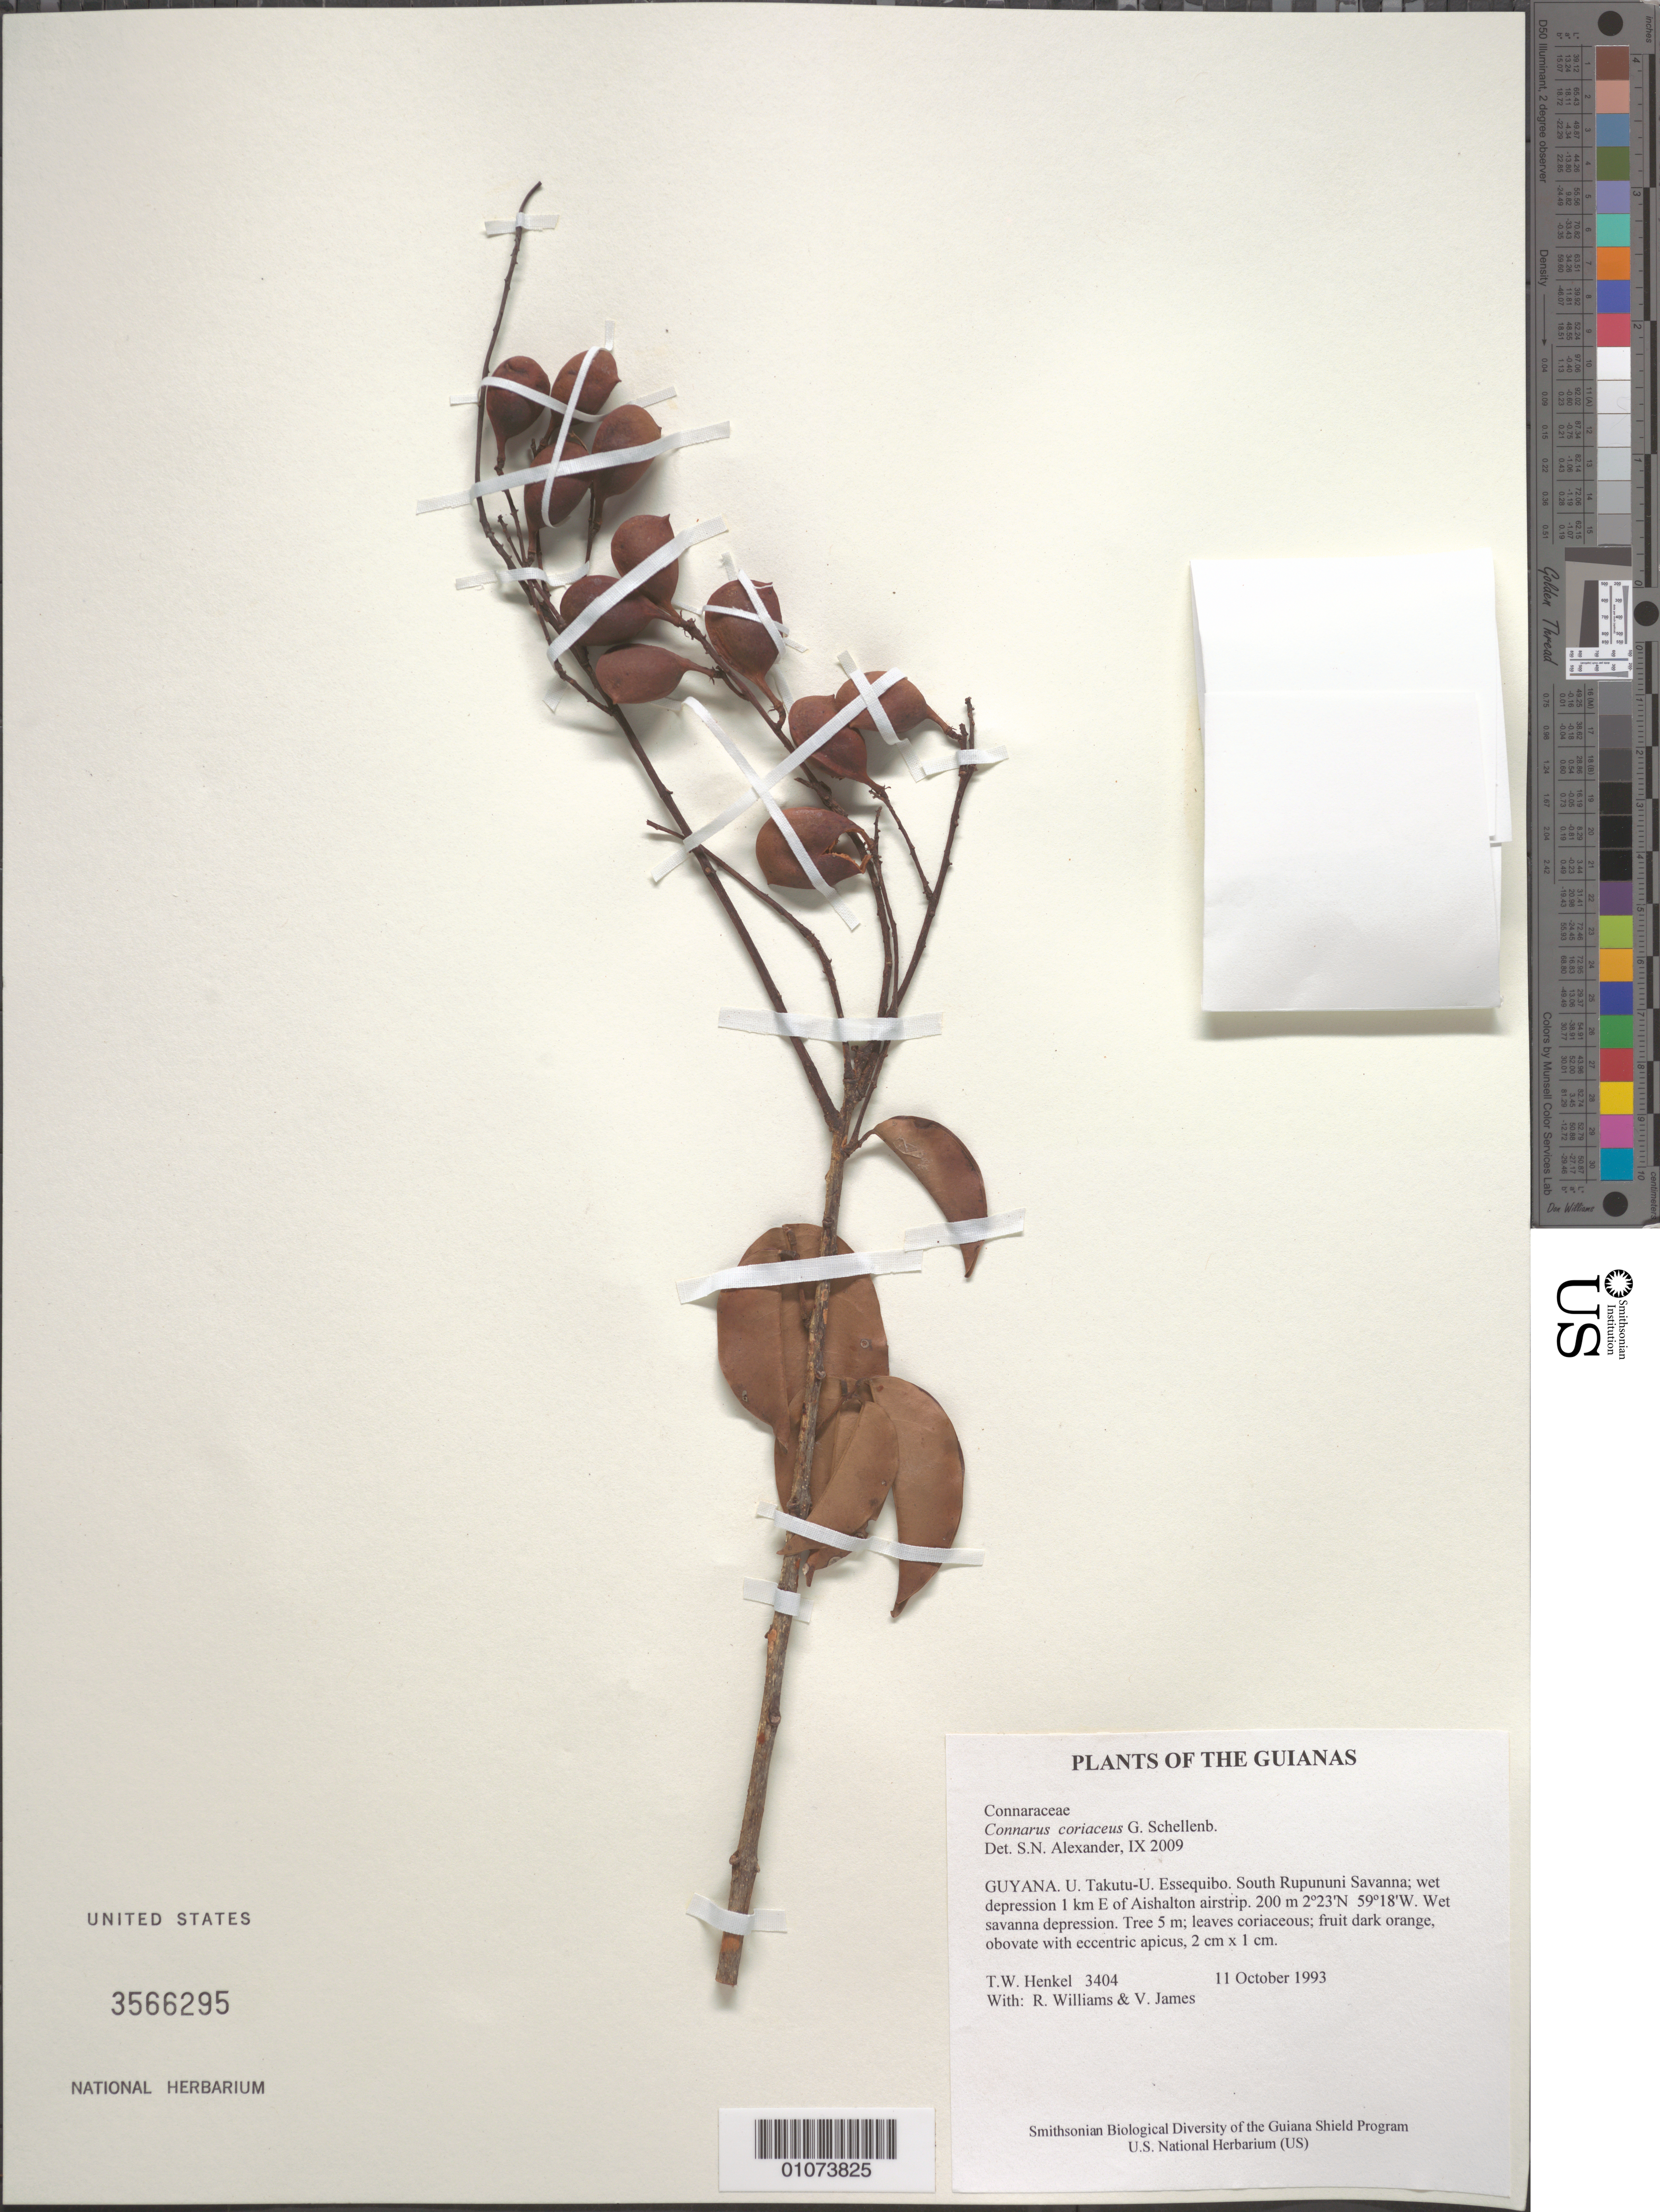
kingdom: Plantae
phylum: Tracheophyta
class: Magnoliopsida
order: Oxalidales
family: Connaraceae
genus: Connarus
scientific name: Connarus coriaceus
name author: G. Schellenb.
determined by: Alexander, S. N.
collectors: T. Henkel, R. Williams & V. James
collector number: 3404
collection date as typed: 11 October 1993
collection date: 1993-10-11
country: Guyana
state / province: U. Takutu-U. Essequibo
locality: South Rupununi Savanna; wet depression 1 km E of Aishalton airstrip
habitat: Wet savanna depression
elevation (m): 200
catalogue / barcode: US 3566295